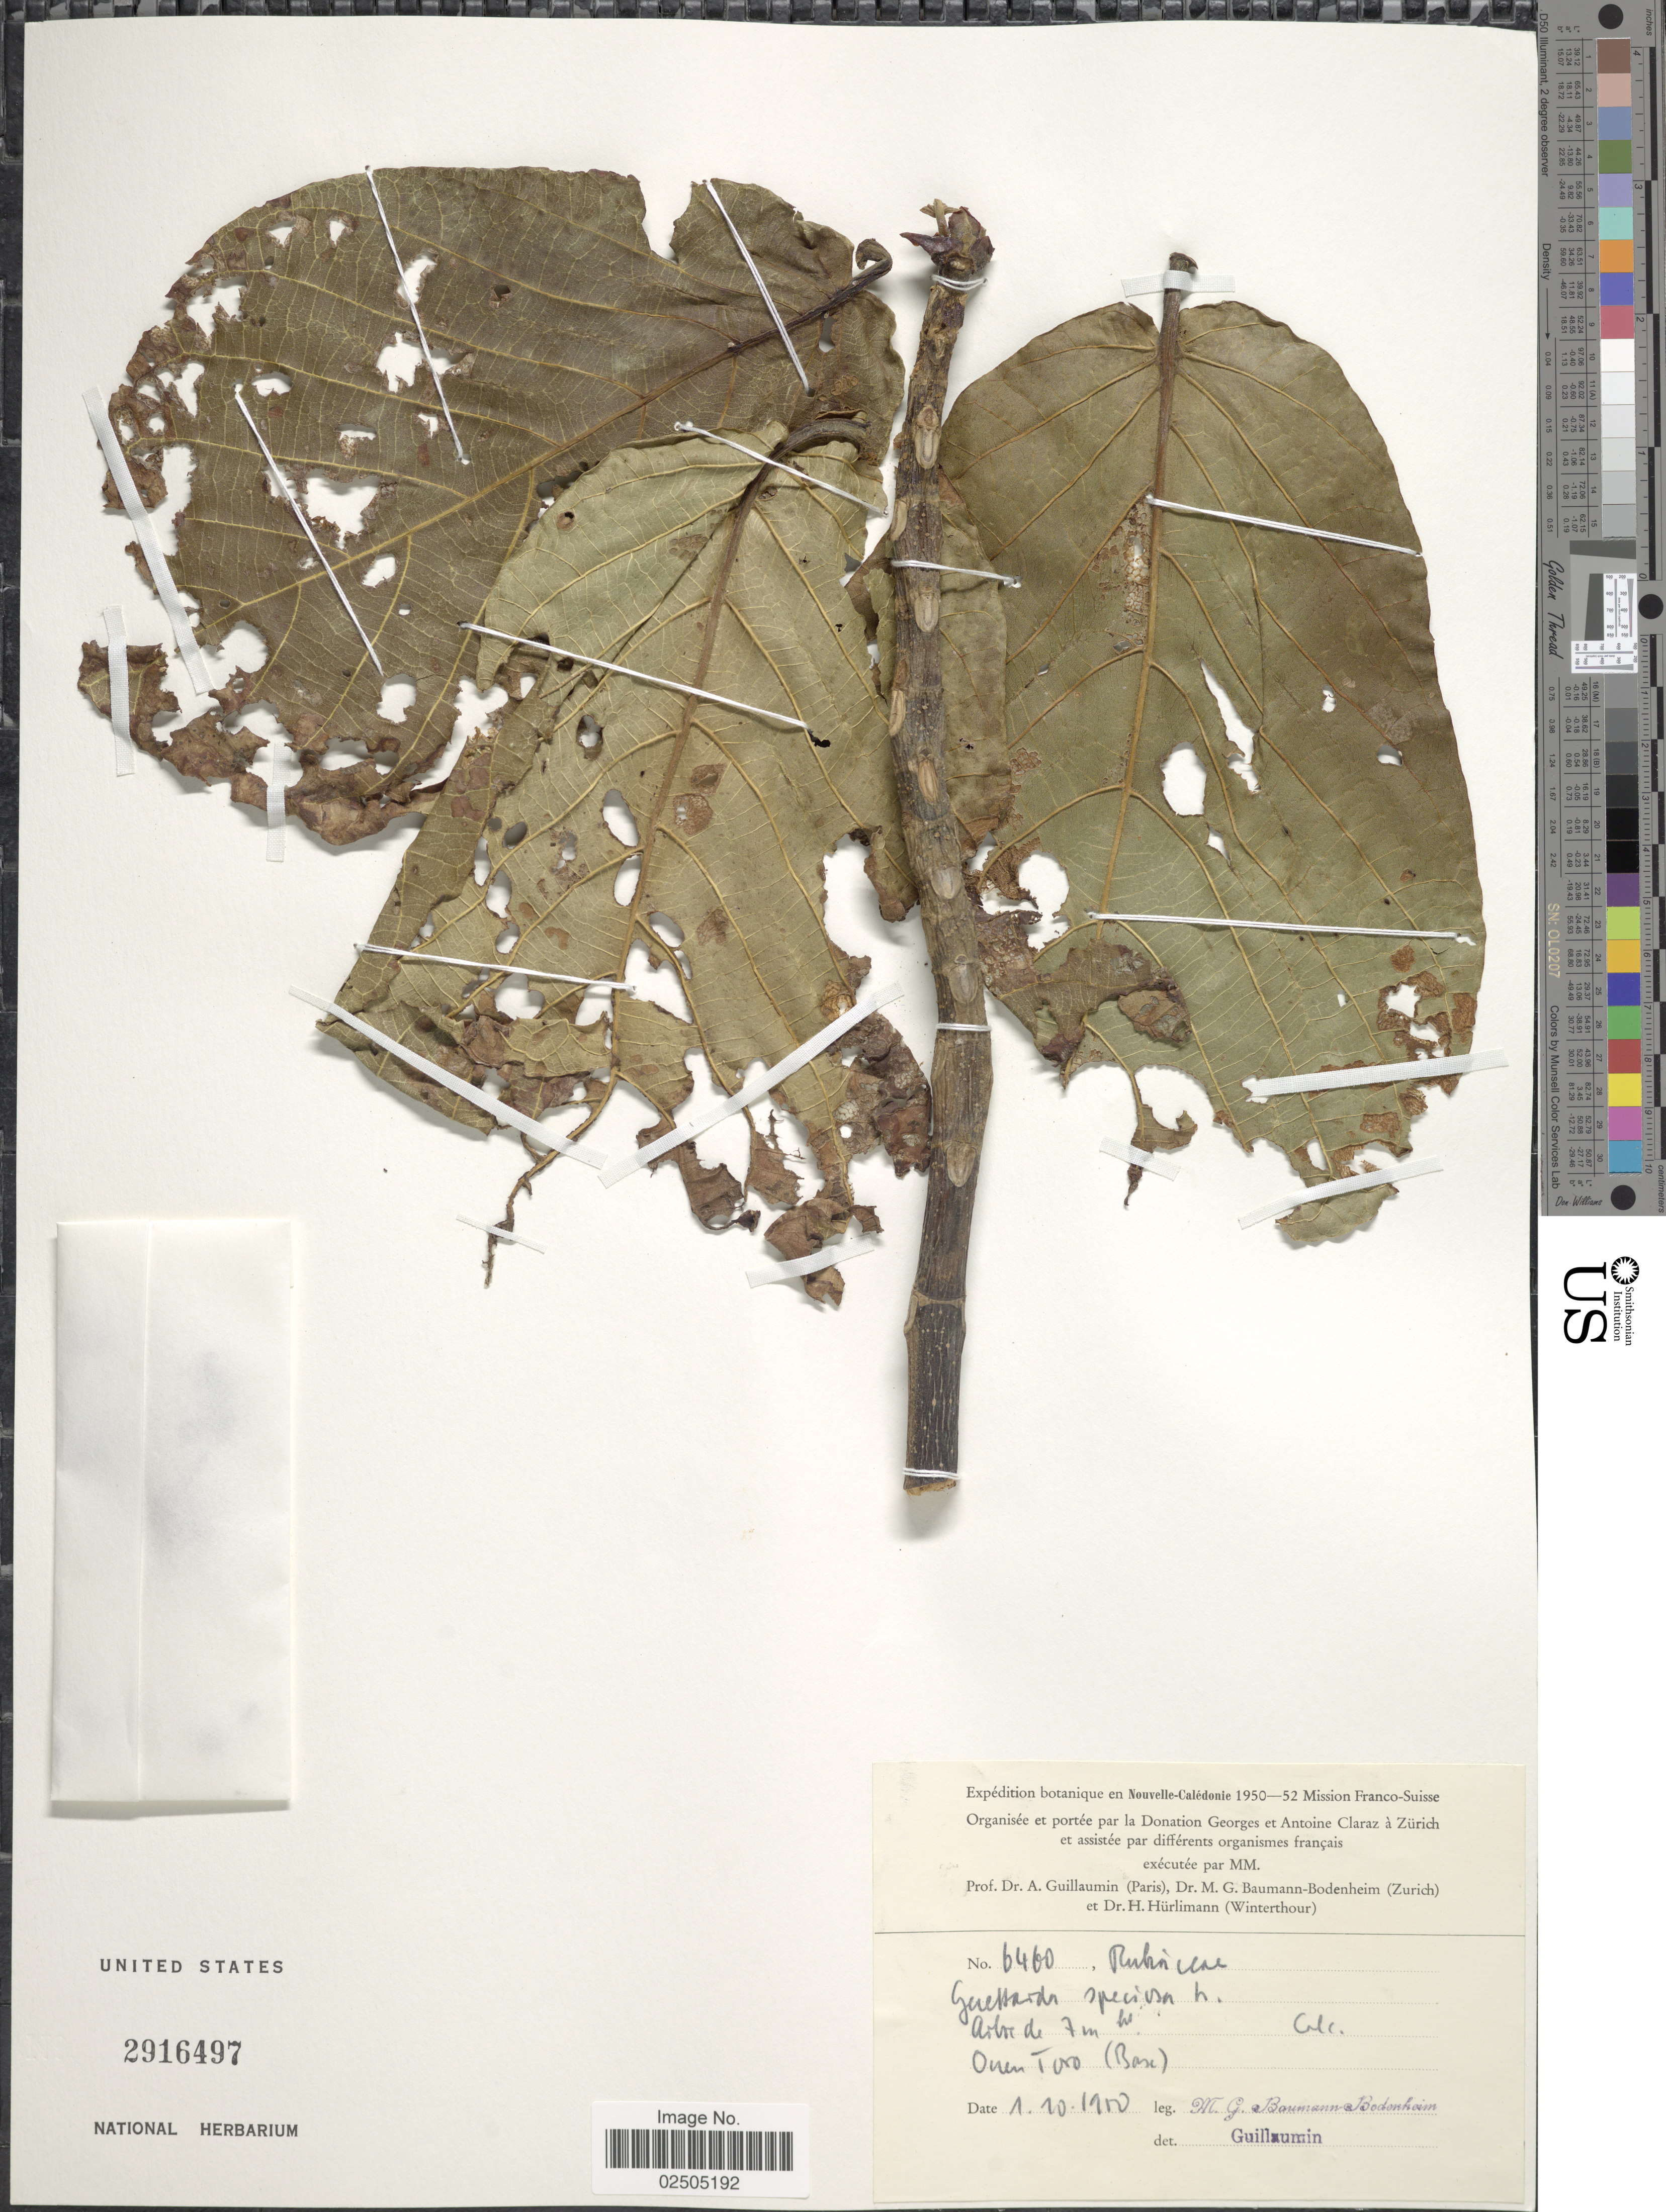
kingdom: Plantae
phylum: Tracheophyta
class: Magnoliopsida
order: Gentianales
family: Rubiaceae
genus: Guettarda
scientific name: Guettarda speciosa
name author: L.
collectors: M. G. Baumann-Bodenheim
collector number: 6460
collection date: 1950-10-01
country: New Caledonia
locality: Nouvelle-Caledonie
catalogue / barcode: US 2916497